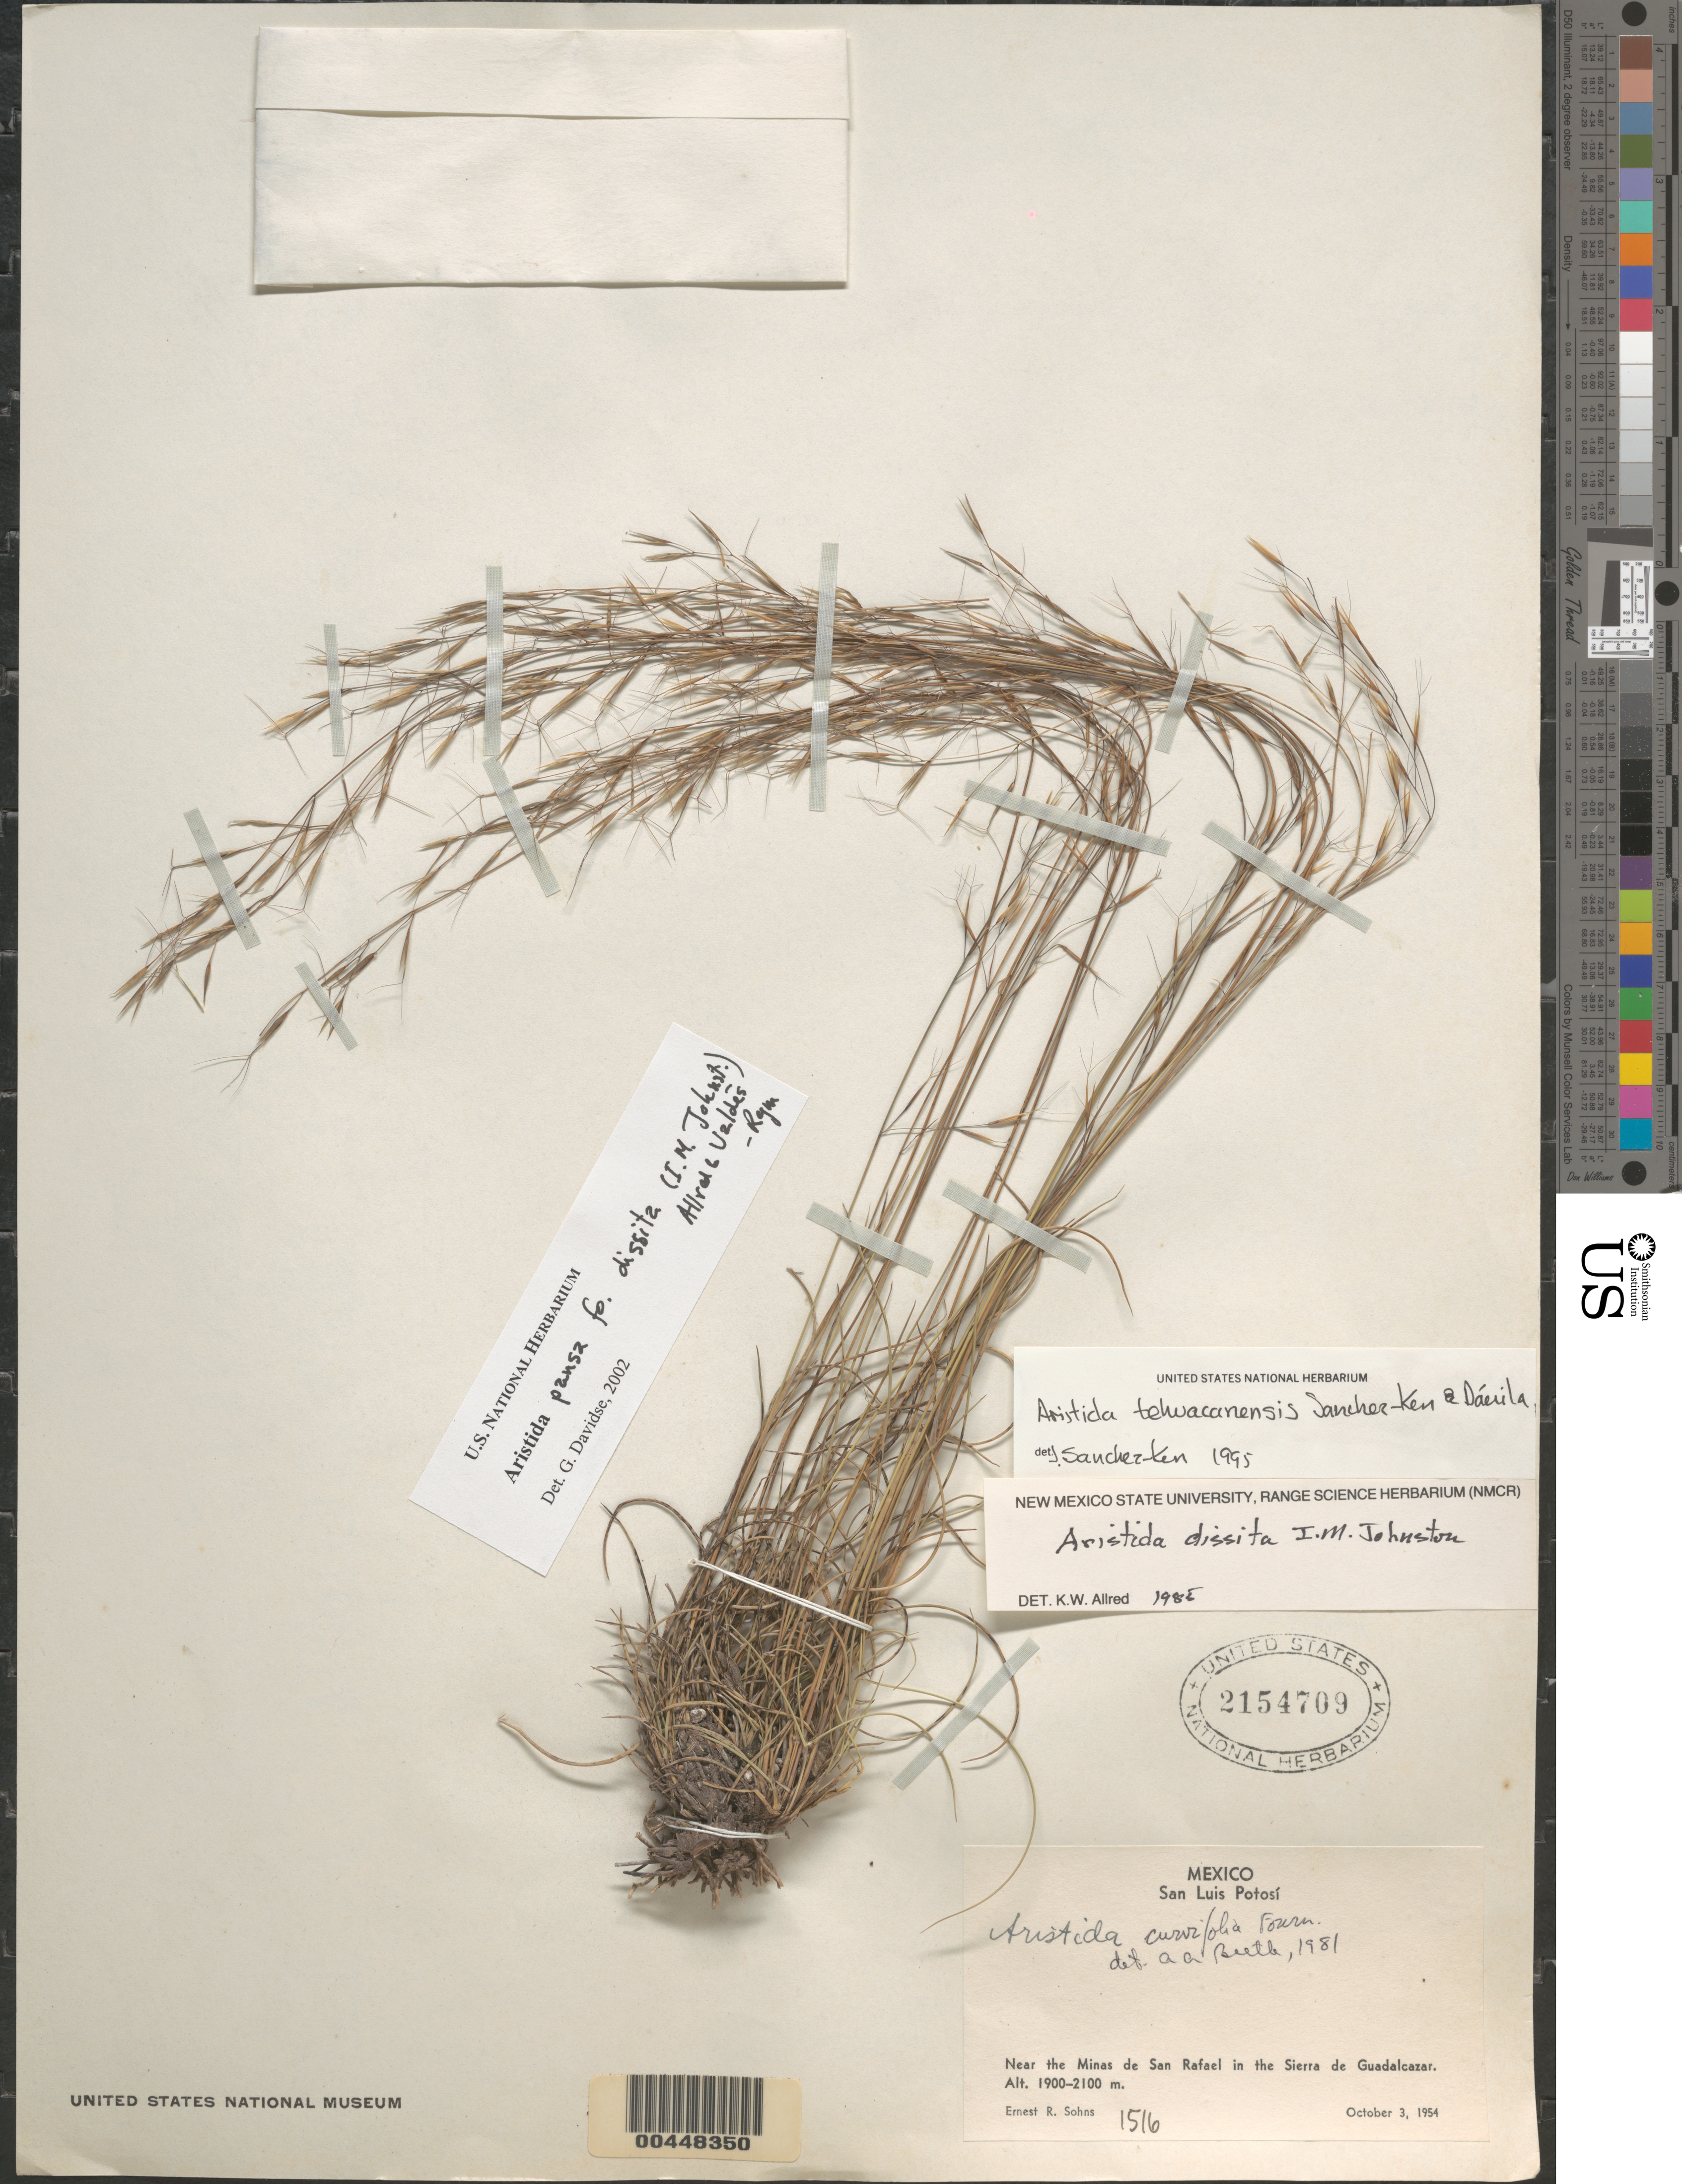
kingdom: Plantae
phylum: Tracheophyta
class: Liliopsida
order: Poales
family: Poaceae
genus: Aristida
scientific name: Aristida tehuacanensis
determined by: Sánchez-Ken, J. G.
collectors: E. R. Sohns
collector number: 1516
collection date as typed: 3 Oct 1954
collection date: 1954-10-03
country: Mexico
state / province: San Luis Potosi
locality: Near the Minas de San Rafael in the Sierra de Guadalcazar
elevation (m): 1900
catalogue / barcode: US 2154709